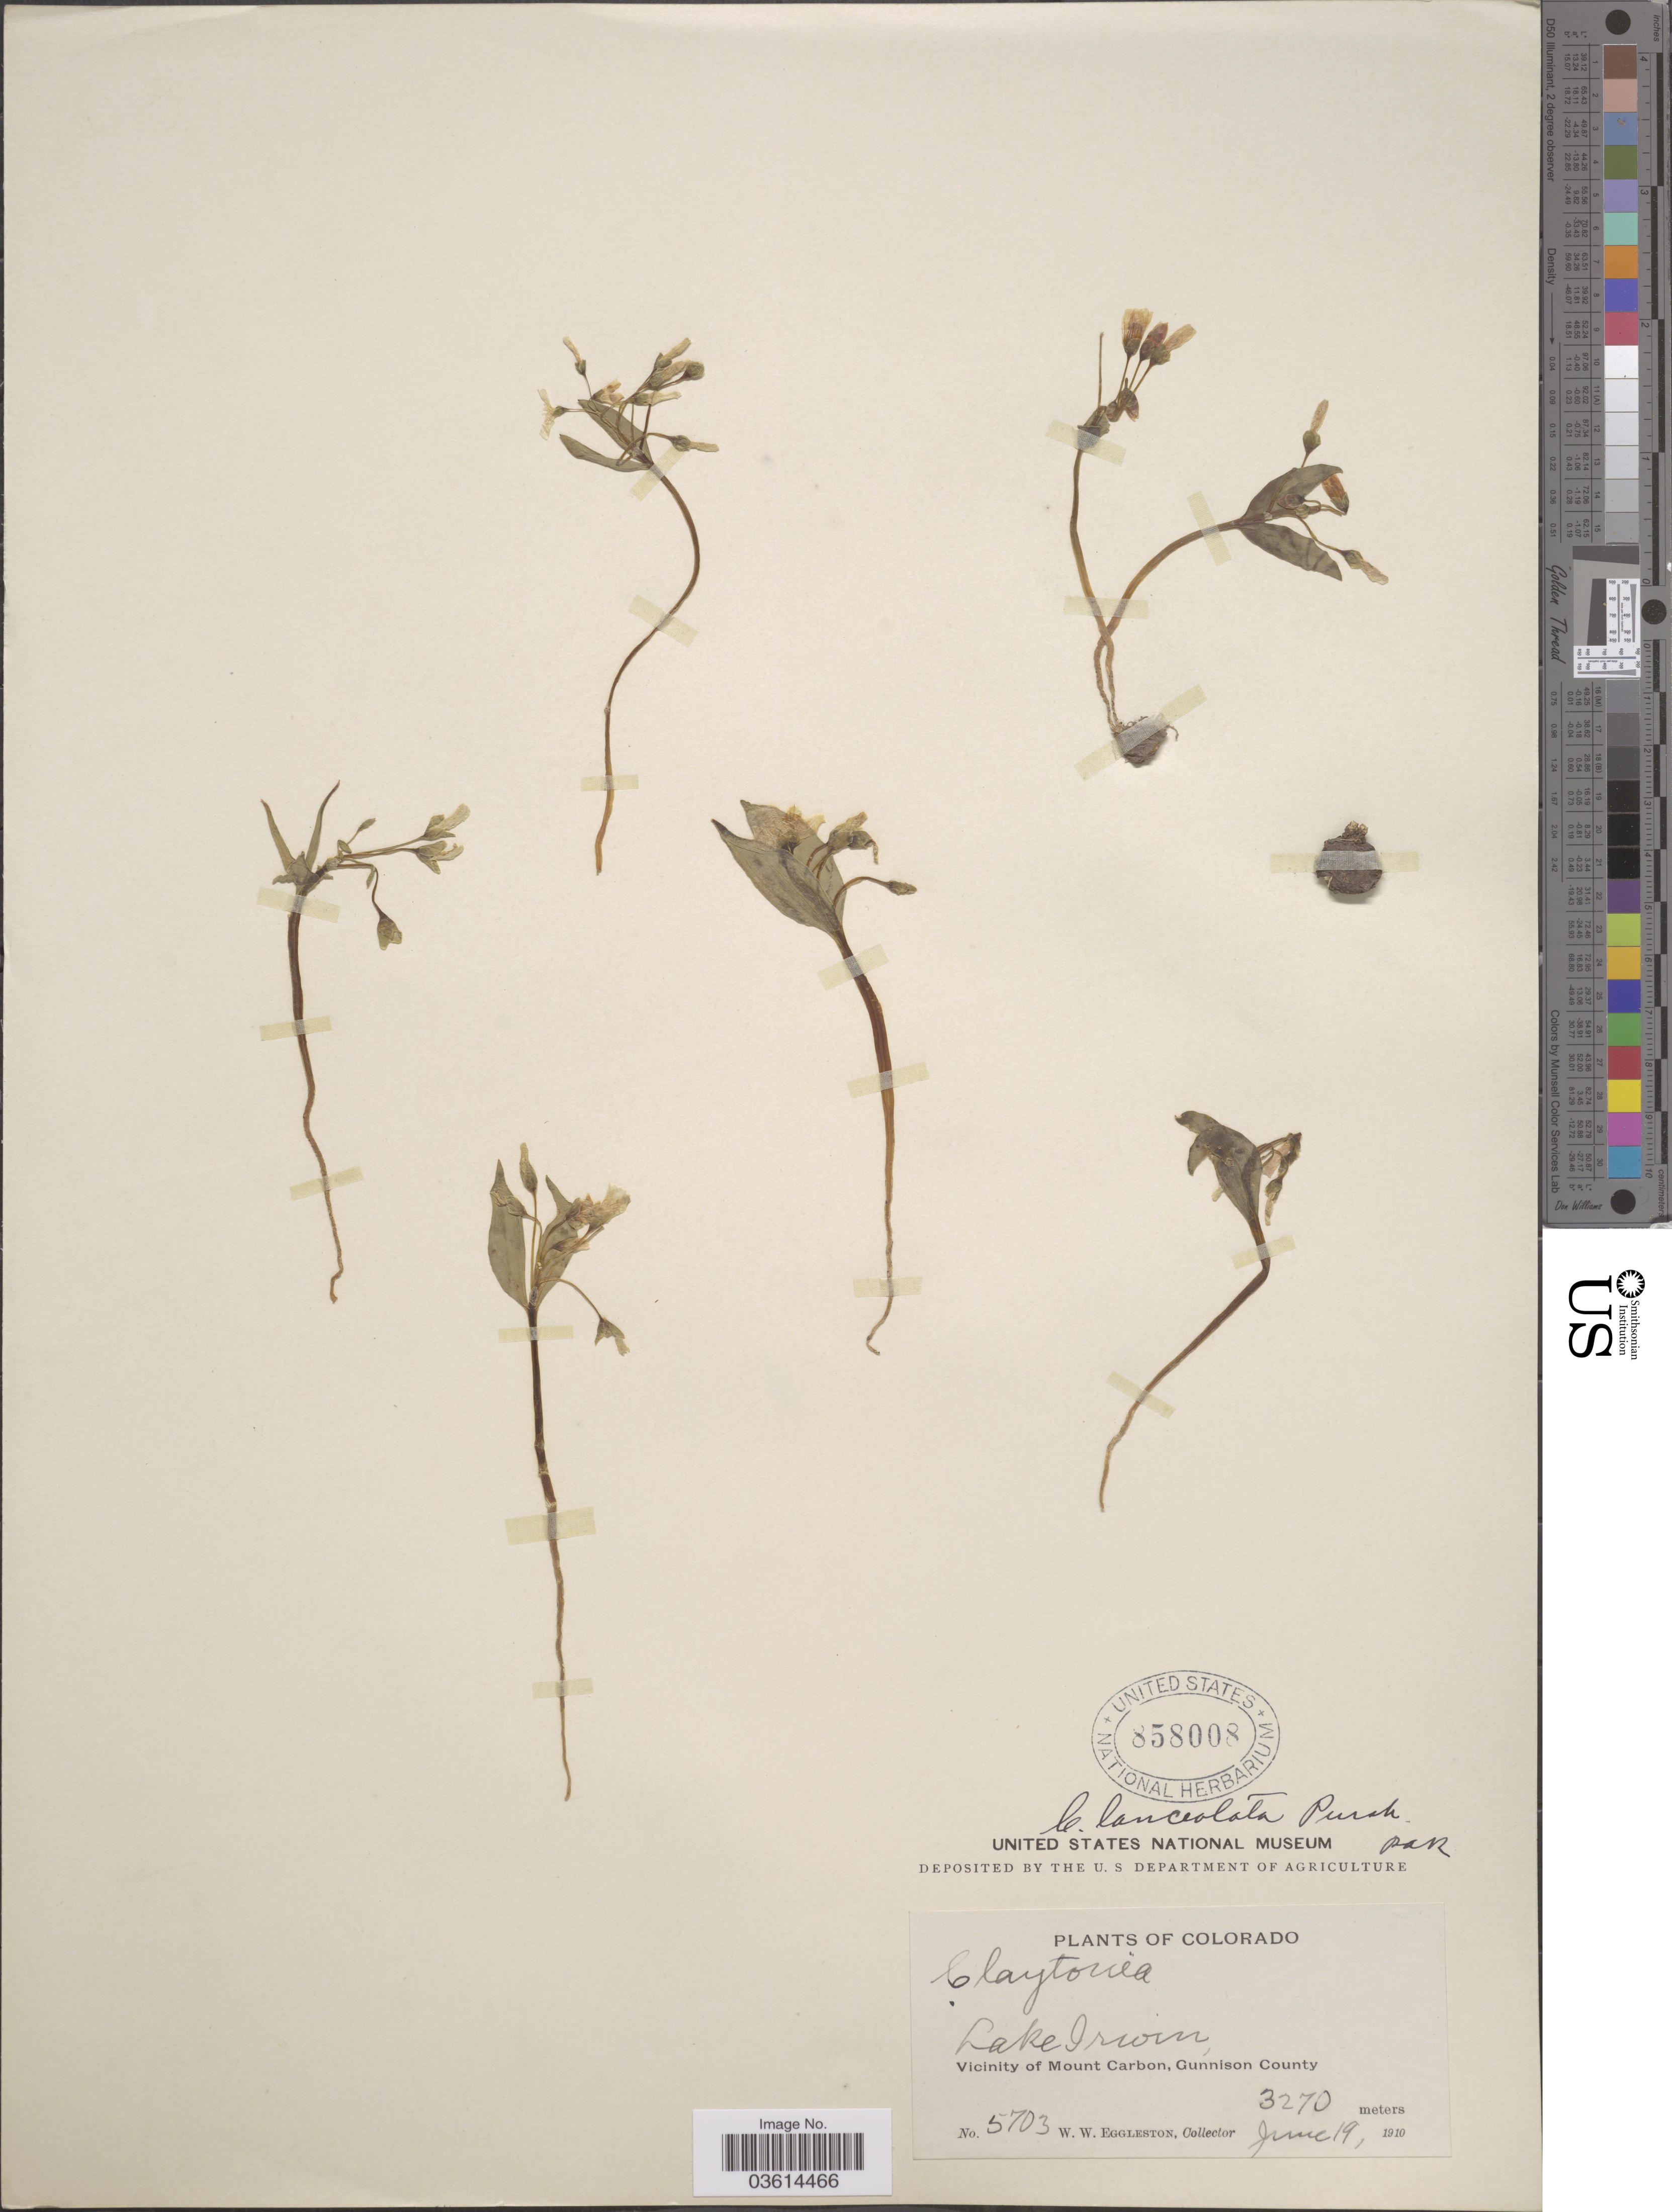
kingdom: Plantae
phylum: Tracheophyta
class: Magnoliopsida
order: Caryophyllales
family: Montiaceae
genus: Claytonia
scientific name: Claytonia lanceolata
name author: Pursh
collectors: W. W. Eggleston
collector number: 5703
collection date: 1910-06-19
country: United States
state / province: Colorado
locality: Lake Irwin, Vicinity of Mount Carbon, Gunnison County.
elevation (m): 3270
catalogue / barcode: US 858008